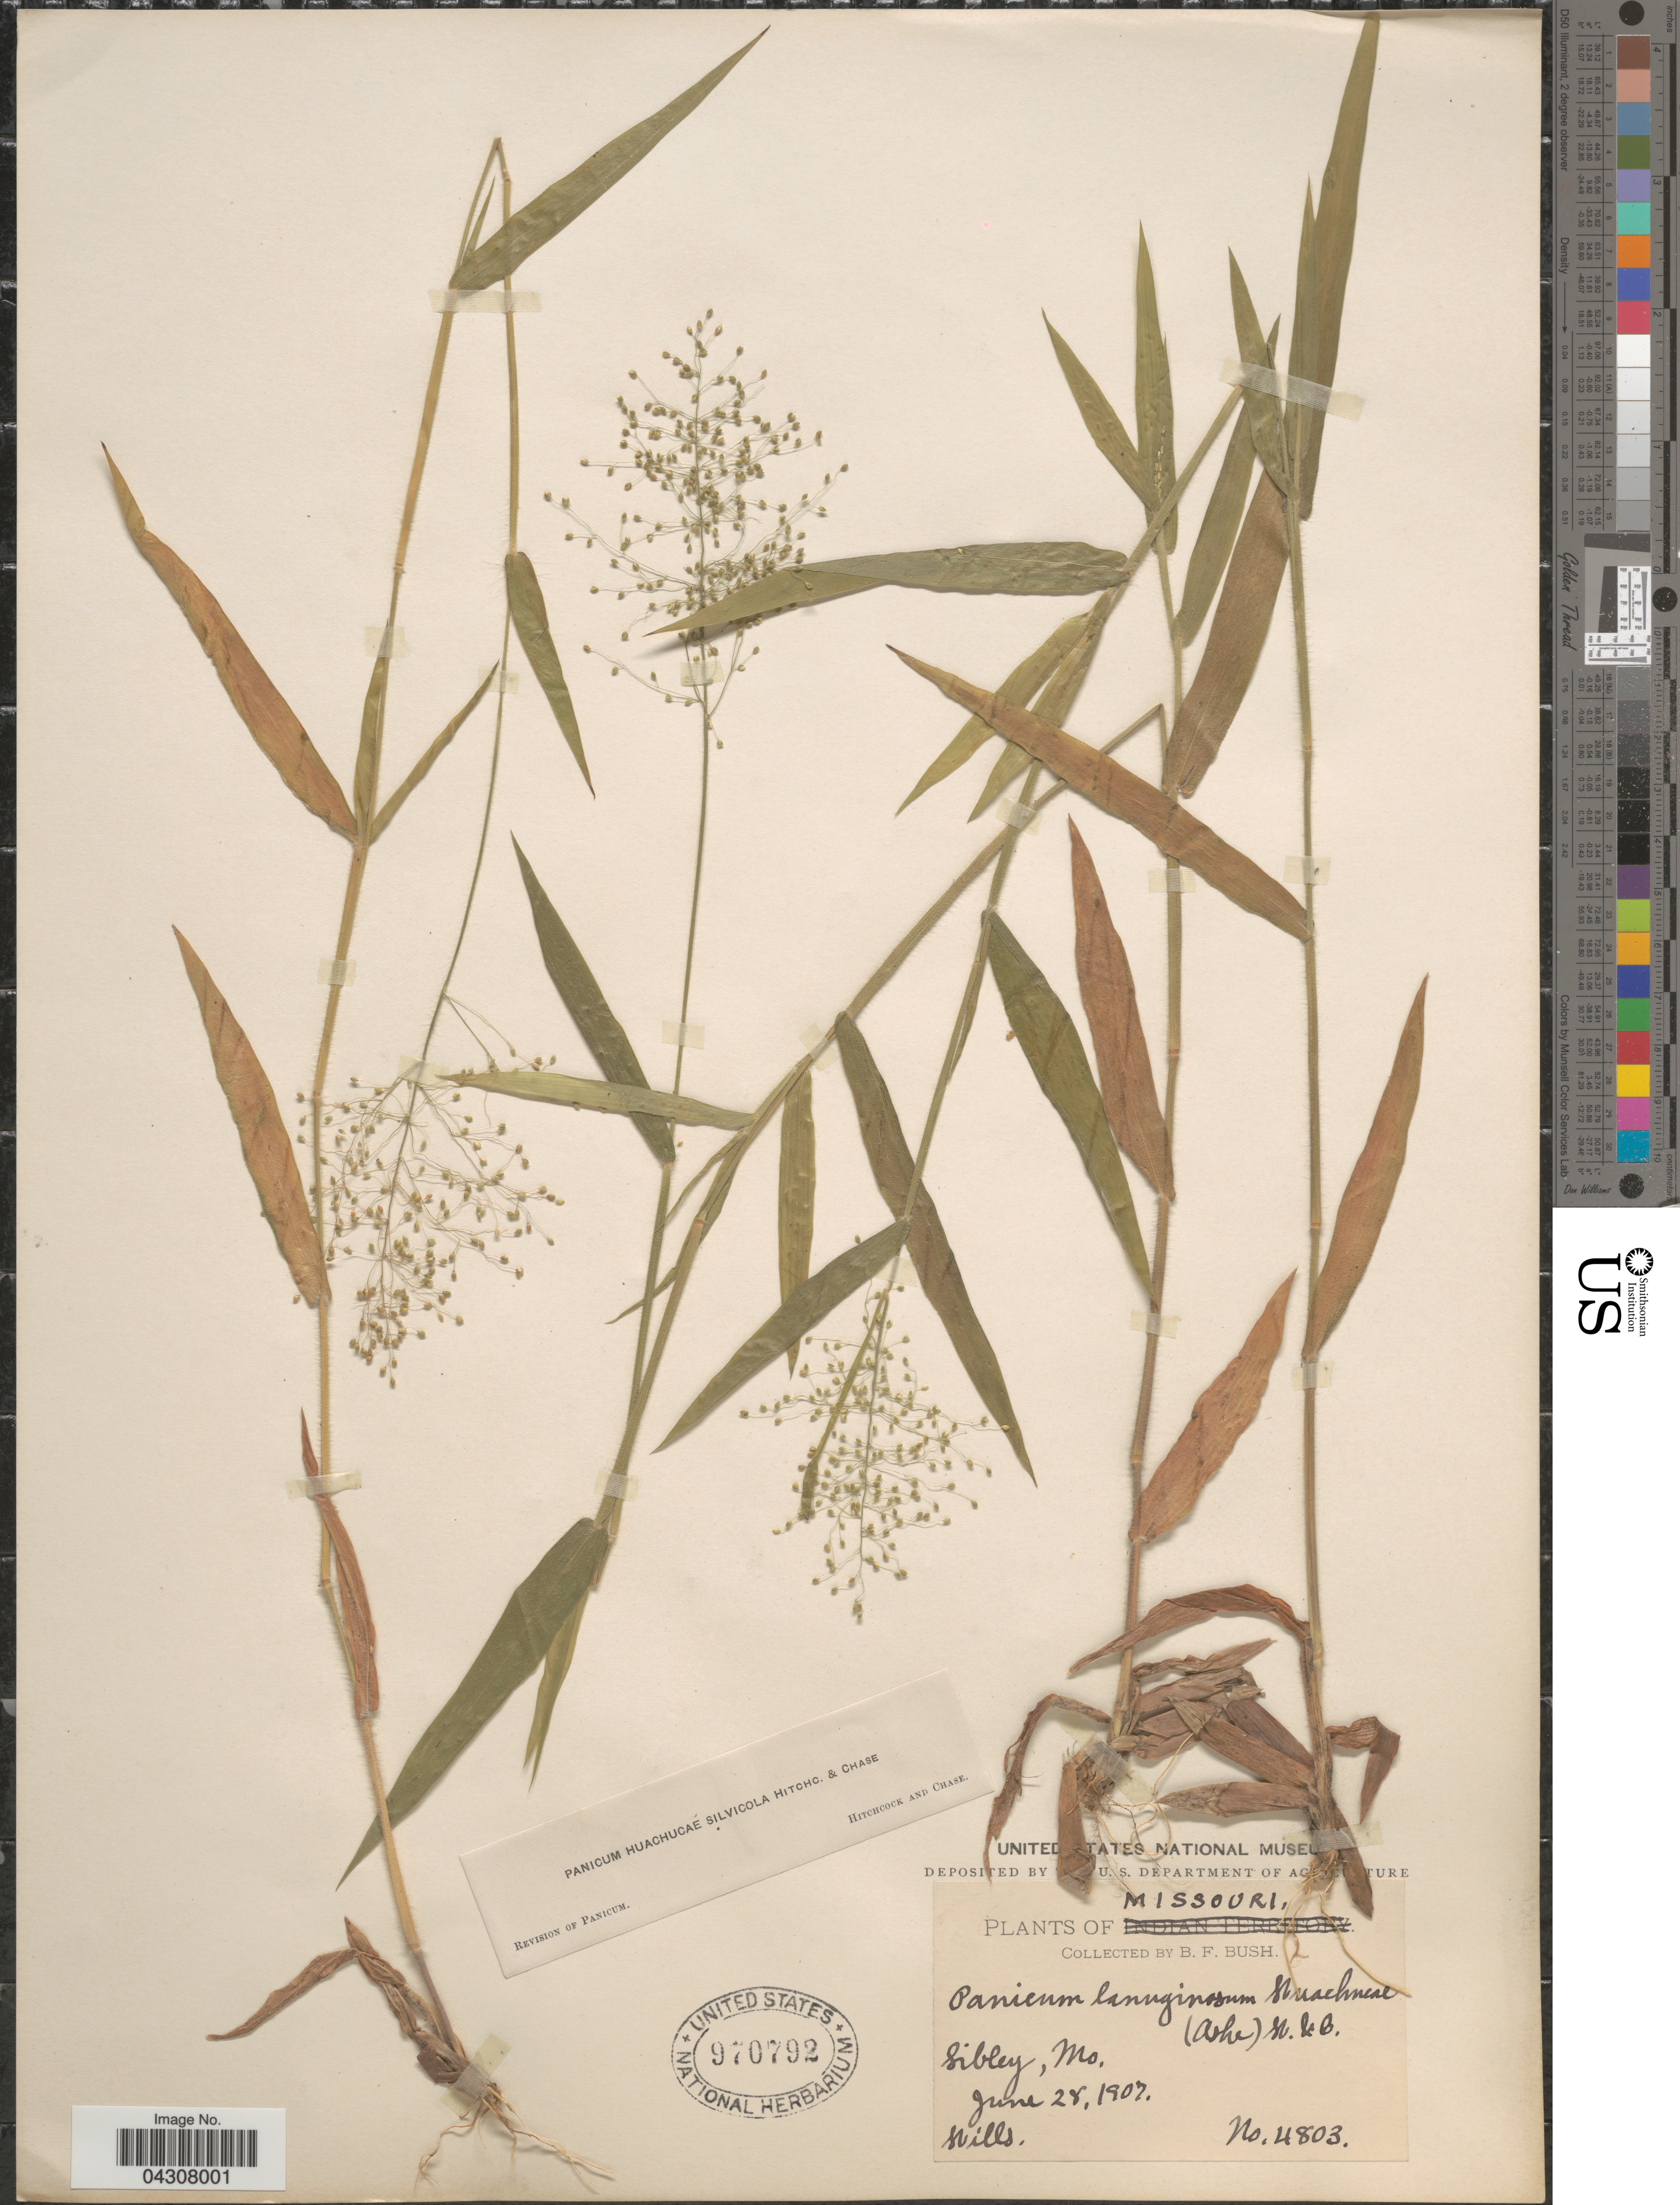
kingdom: Plantae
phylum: Tracheophyta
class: Liliopsida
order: Poales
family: Poaceae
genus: Dichanthelium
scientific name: Dichanthelium acuminatum var. acuminatum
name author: (Sw.) Gould & C.A. Clark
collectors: B. F. Bush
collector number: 4803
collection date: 1907-06-28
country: United States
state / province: Missouri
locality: Sibley.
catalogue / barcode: US 970792